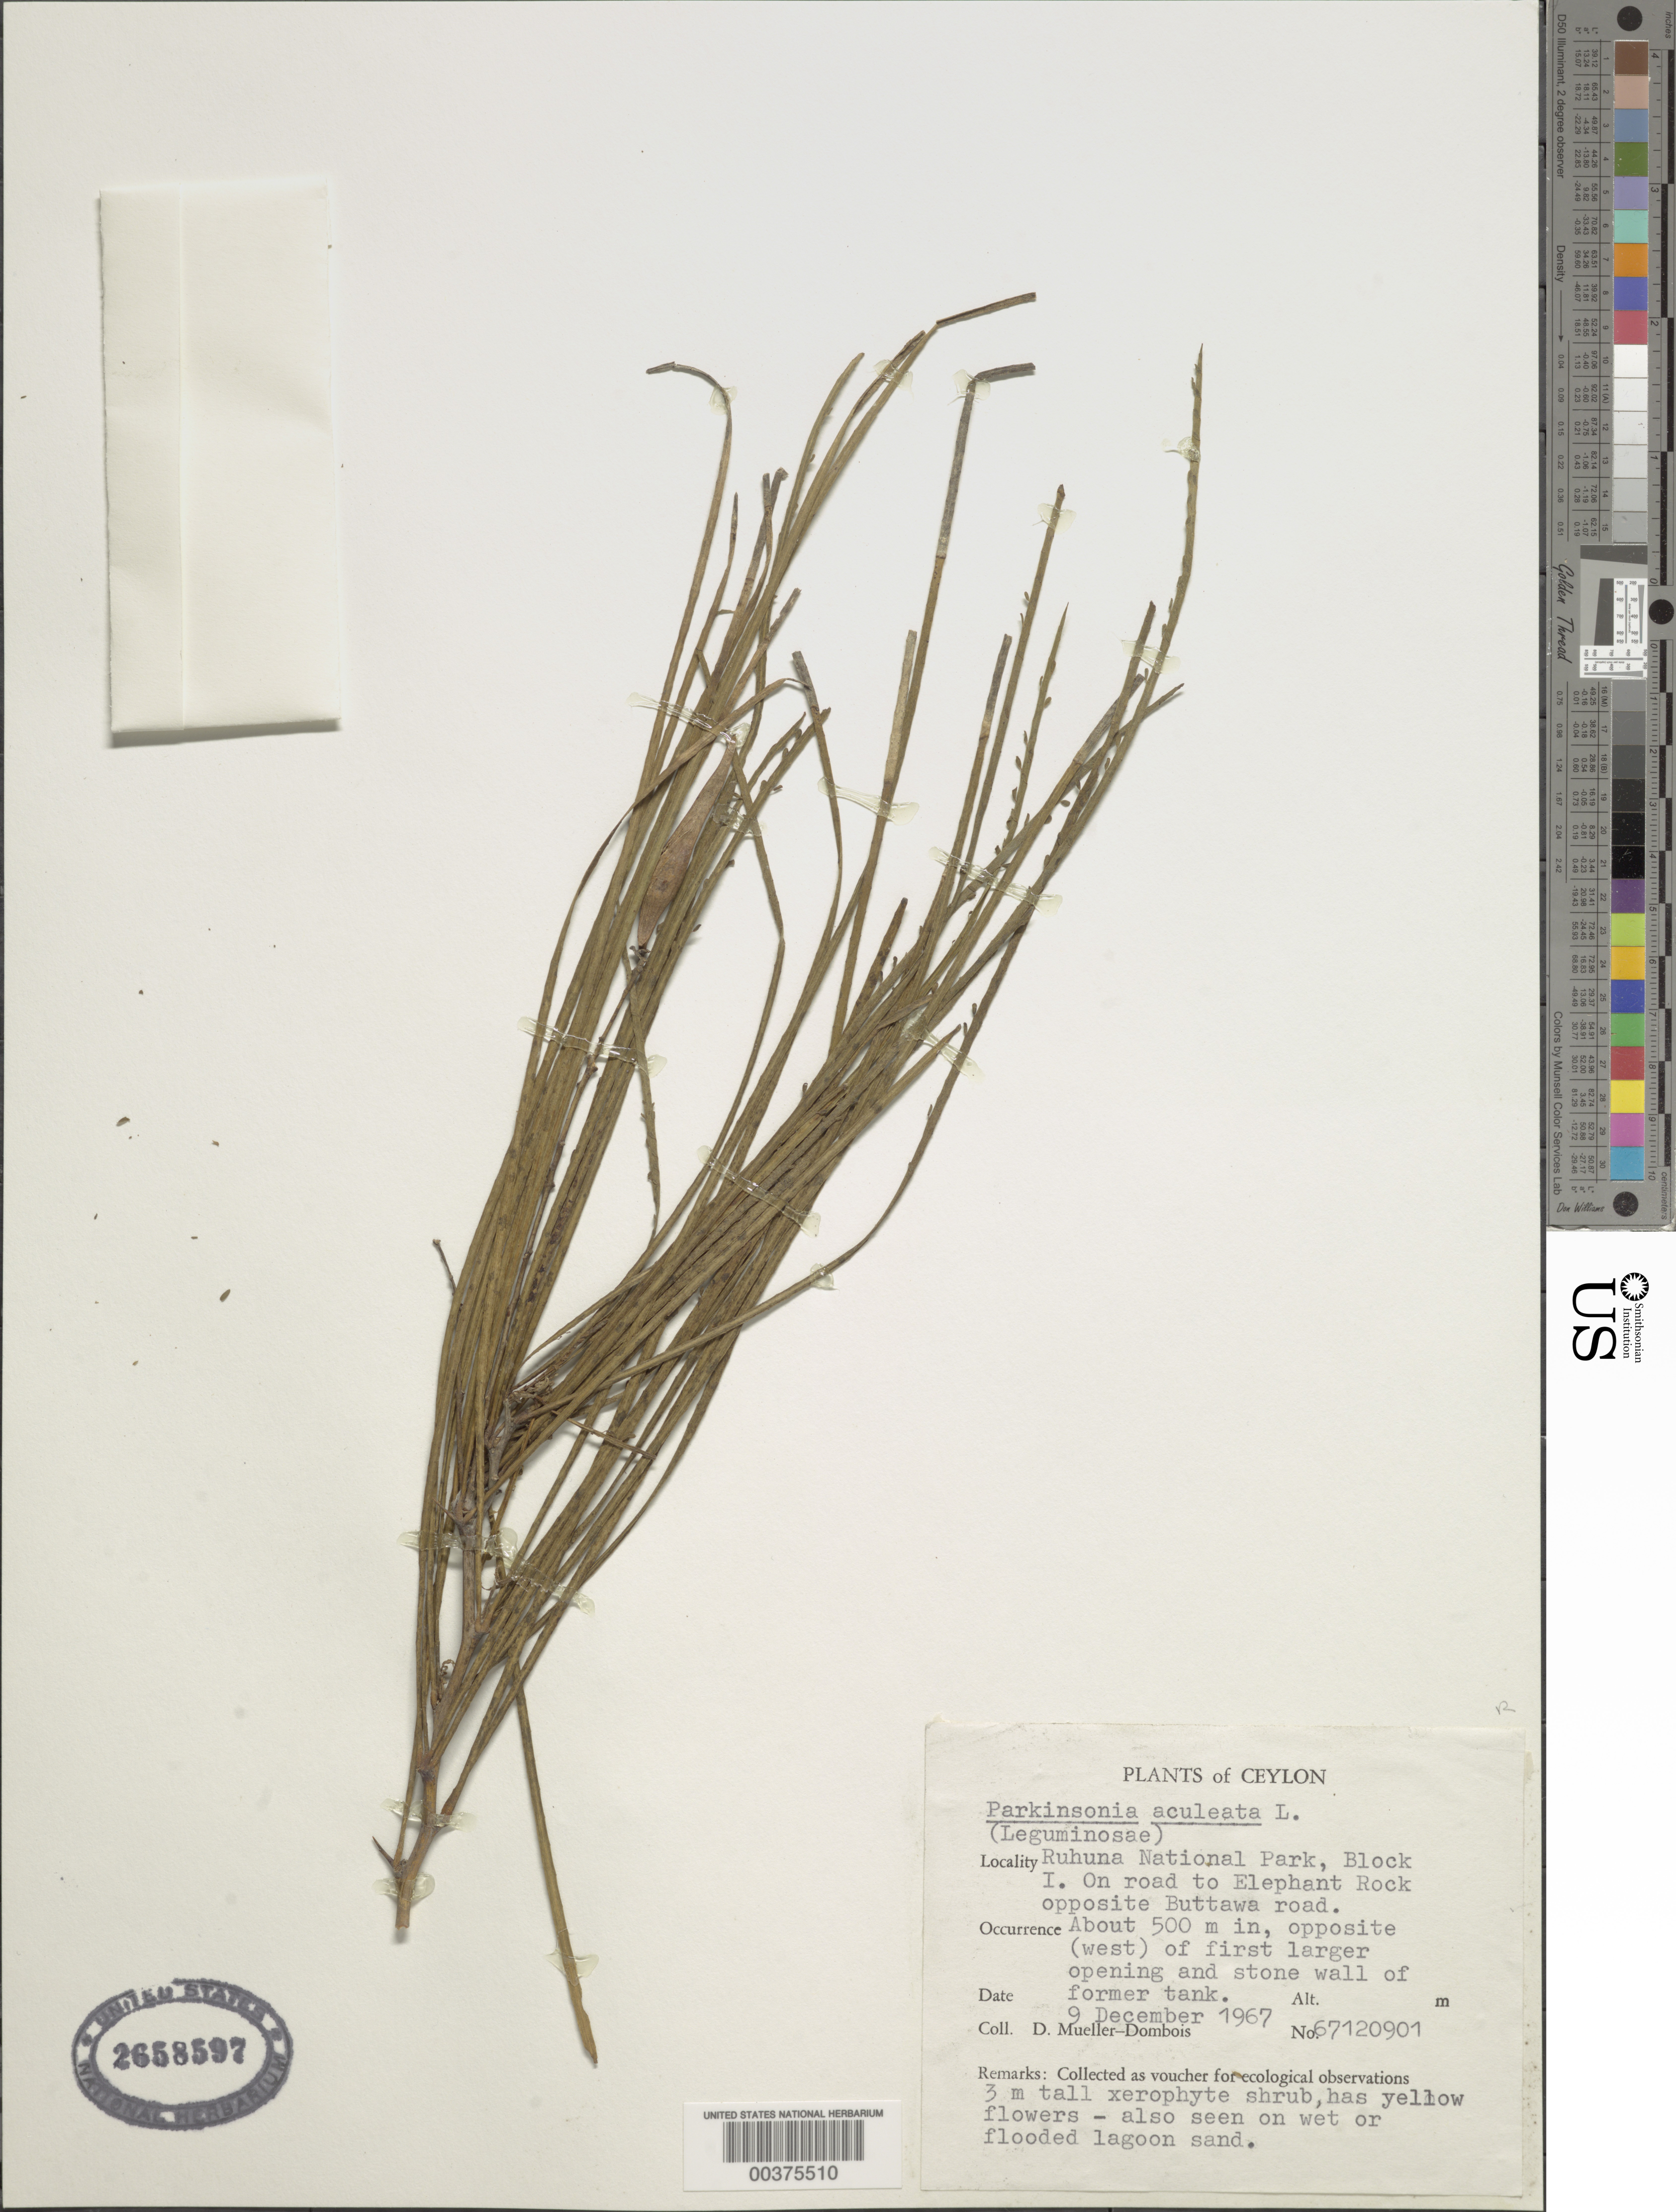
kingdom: Plantae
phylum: Tracheophyta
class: Magnoliopsida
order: Fabales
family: Fabaceae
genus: Parkinsonia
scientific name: Parkinsonia aculeata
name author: L.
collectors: D. Mueller-Dombois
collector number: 67120901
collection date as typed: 09 Dec 1967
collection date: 1967-12-09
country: Sri Lanka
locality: Ruhuna national park, block i; on road to elephant rock opposite buttawa road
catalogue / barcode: US 2658597